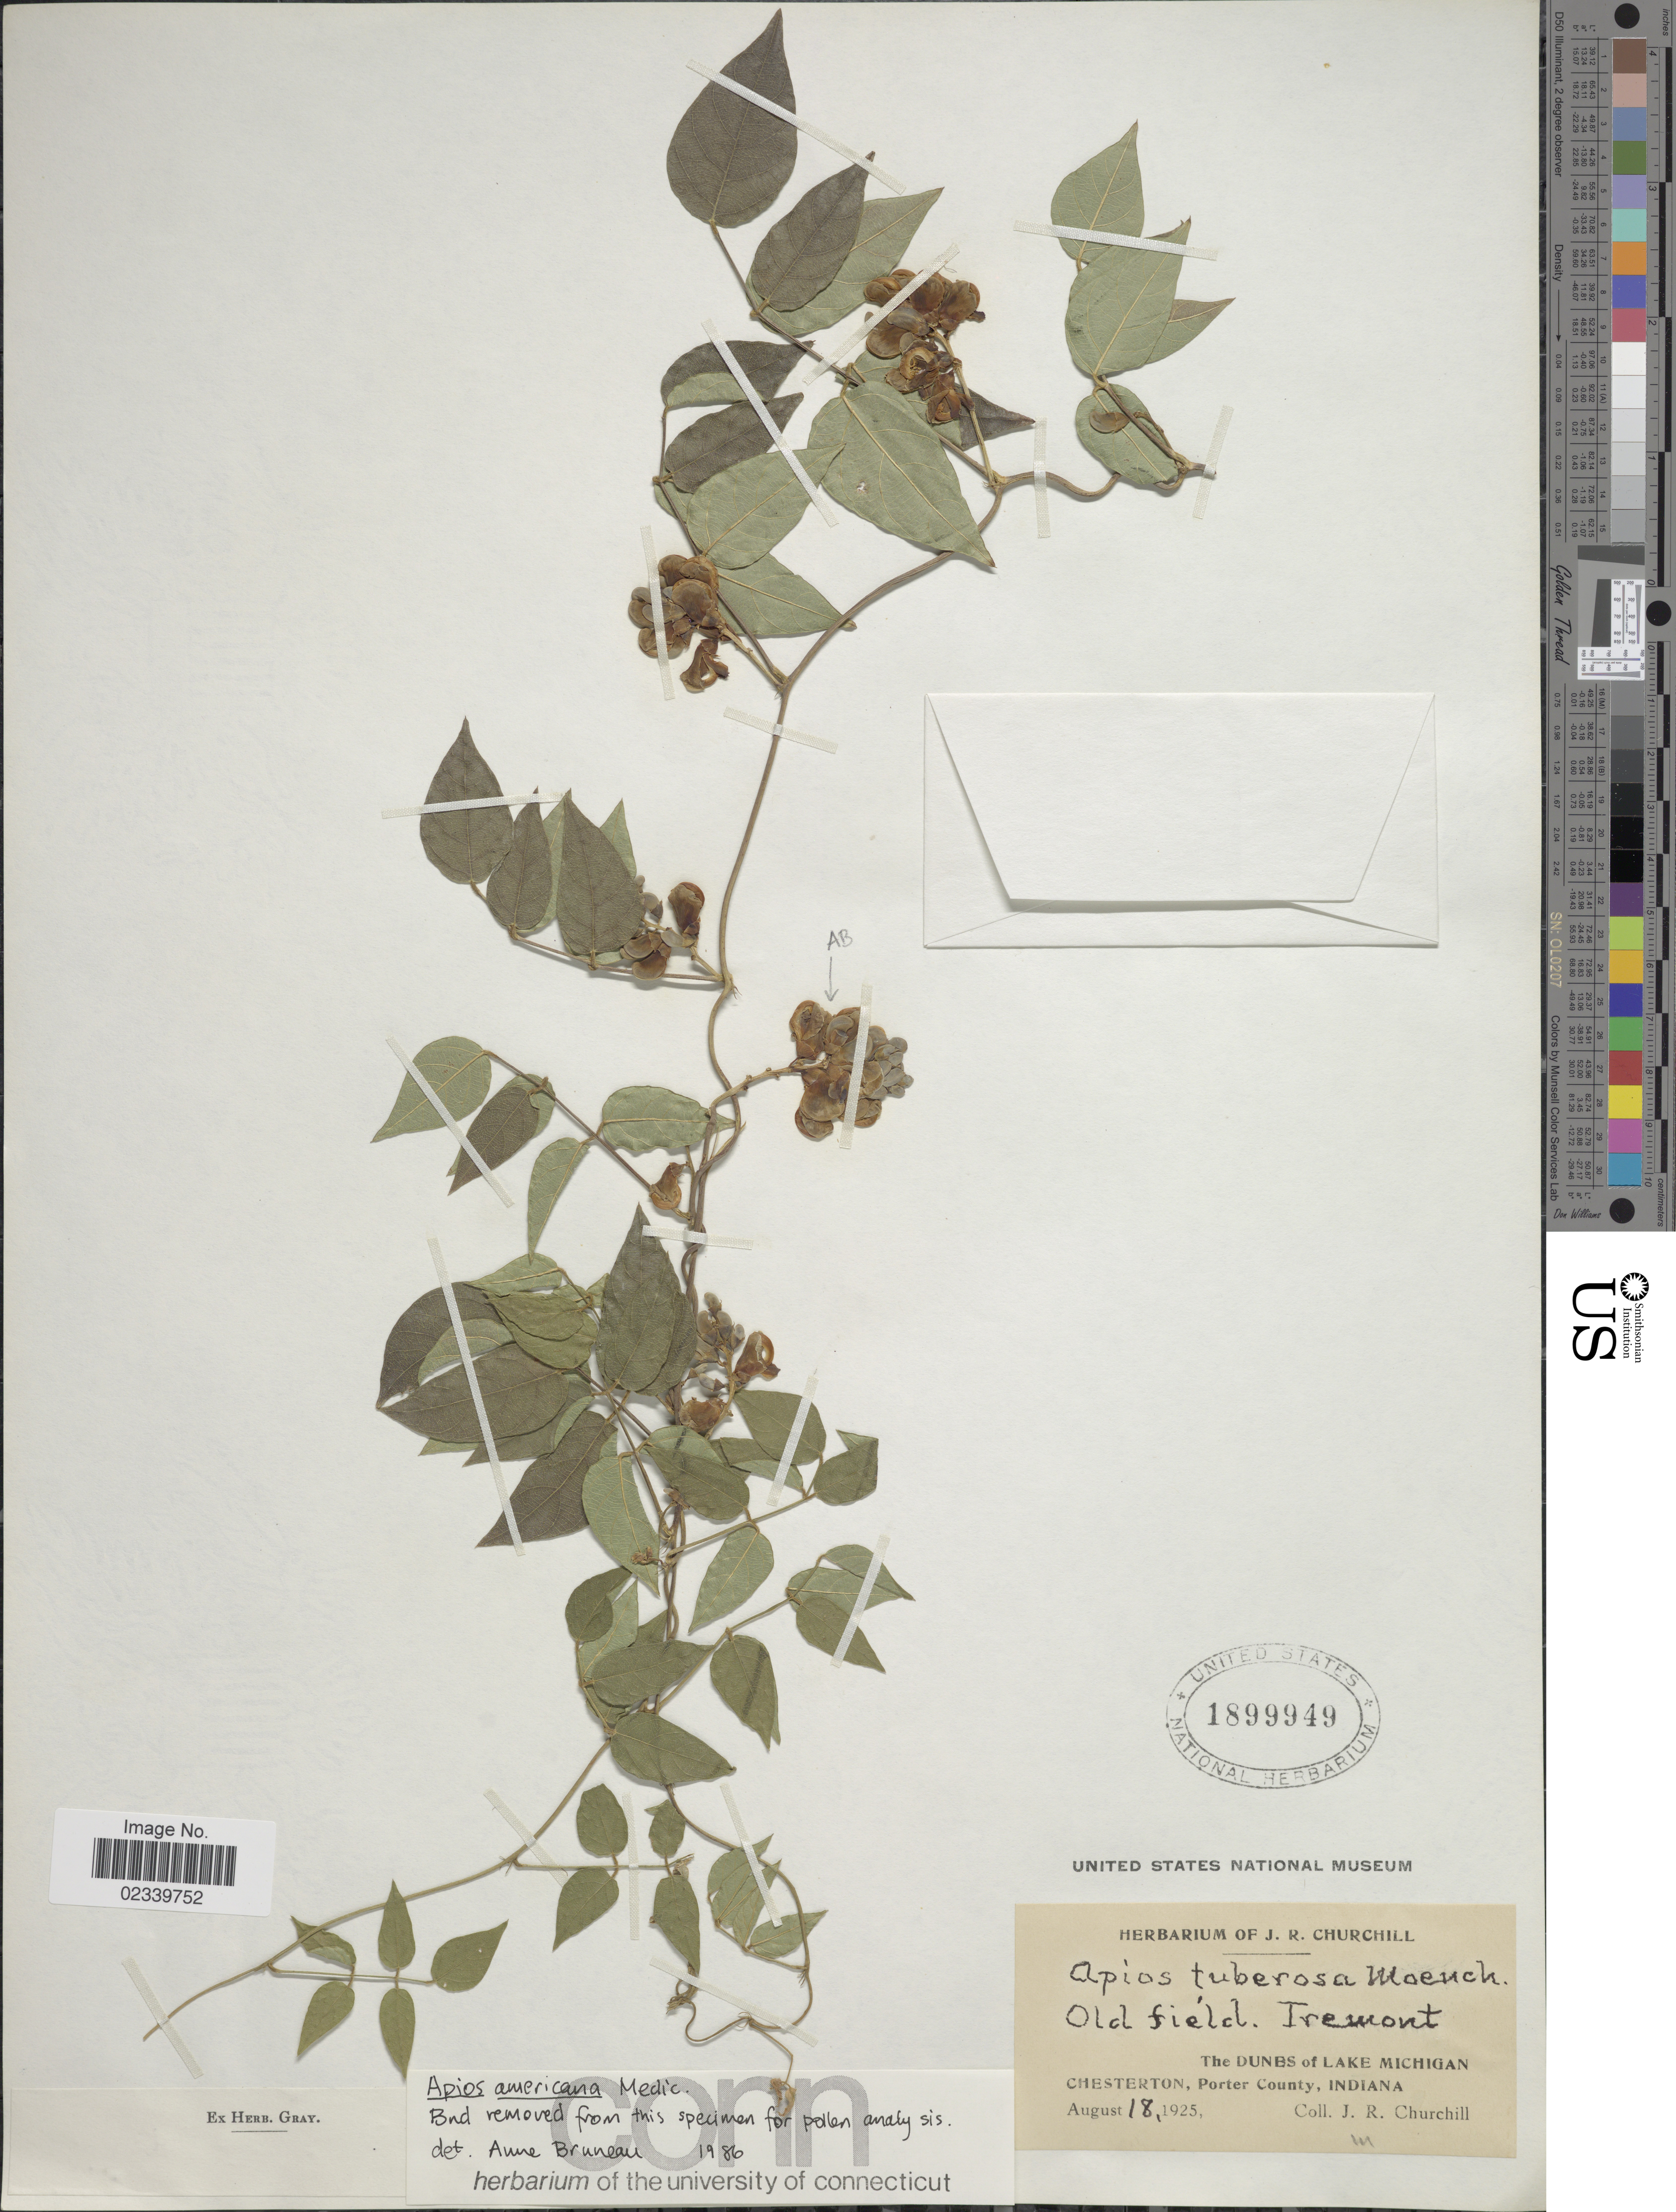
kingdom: Plantae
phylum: Tracheophyta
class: Magnoliopsida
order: Fabales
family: Fabaceae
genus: Apios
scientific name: Apios americana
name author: Medik.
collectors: J. Churchill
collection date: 1925-08-18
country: United States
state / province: Indiana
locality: The Dunes of Lake Michigan, Chesterton, Porter County, Indiana.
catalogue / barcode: US 1899949